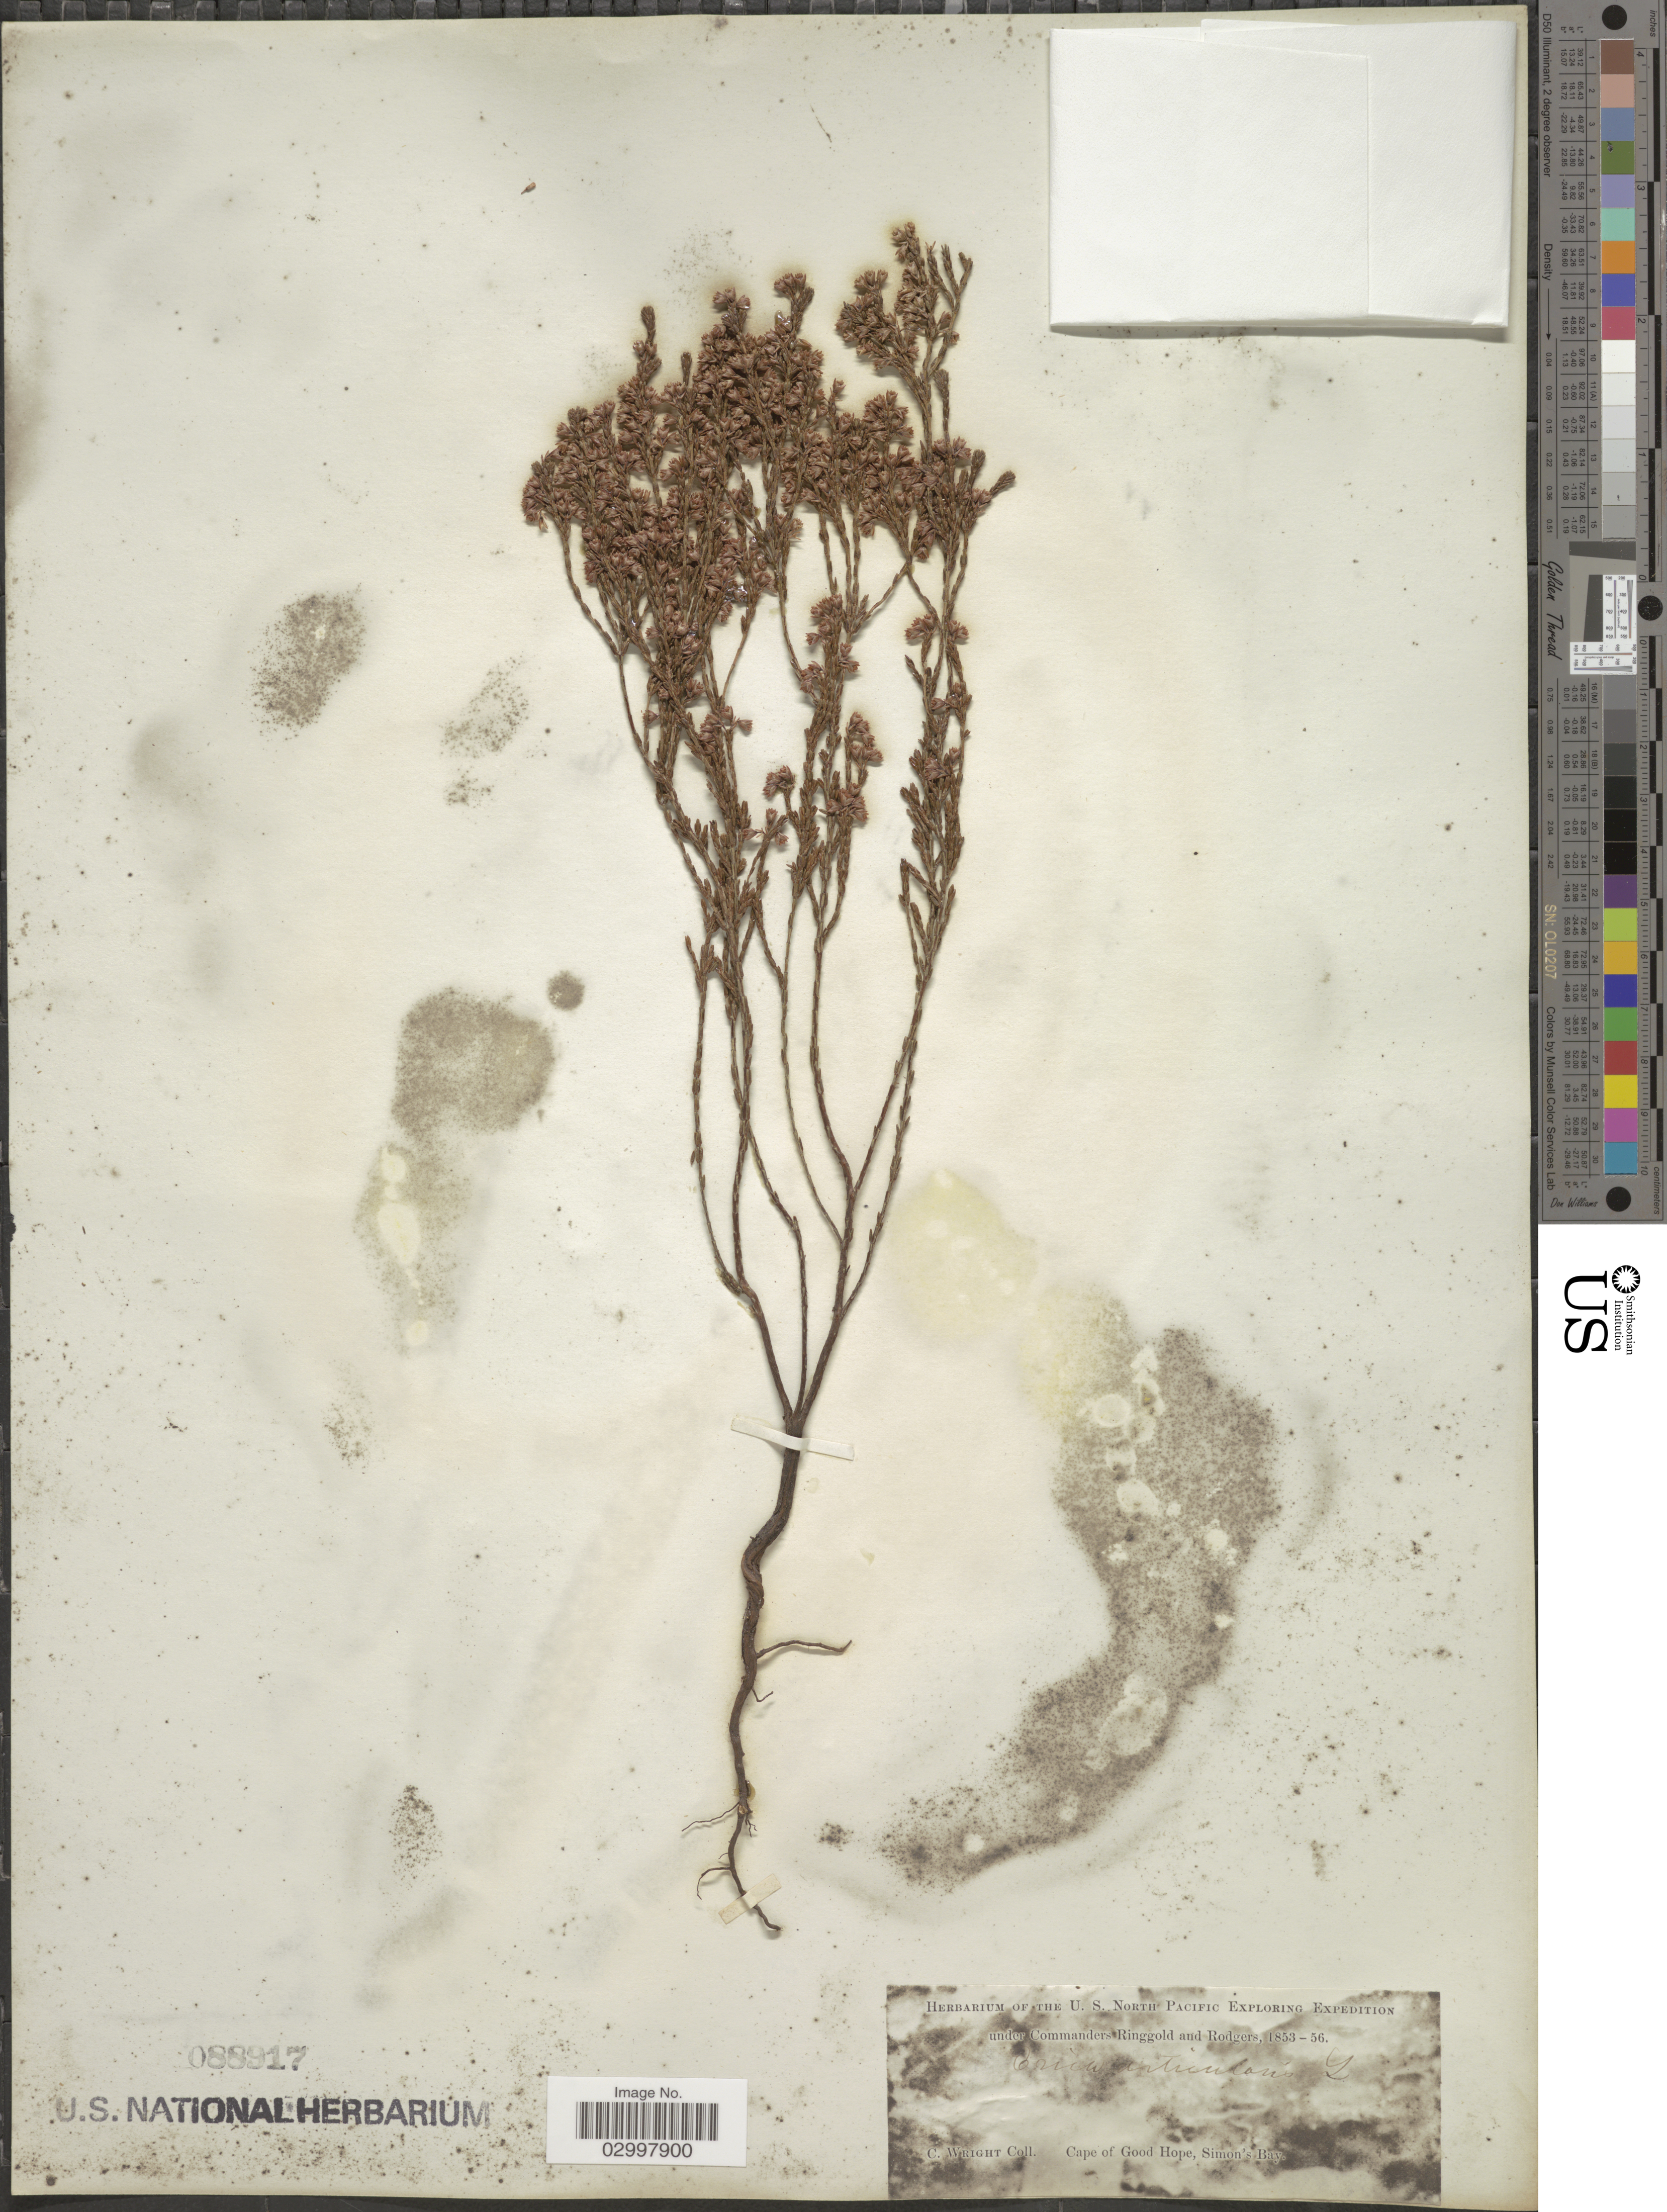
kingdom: Plantae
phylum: Tracheophyta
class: Magnoliopsida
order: Ericales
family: Ericaceae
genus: Erica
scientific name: Erica articularis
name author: L.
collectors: C. Wright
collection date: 1853/1856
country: South Africa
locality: Cape of Good Hope, Simon's Bay.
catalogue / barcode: US 88917